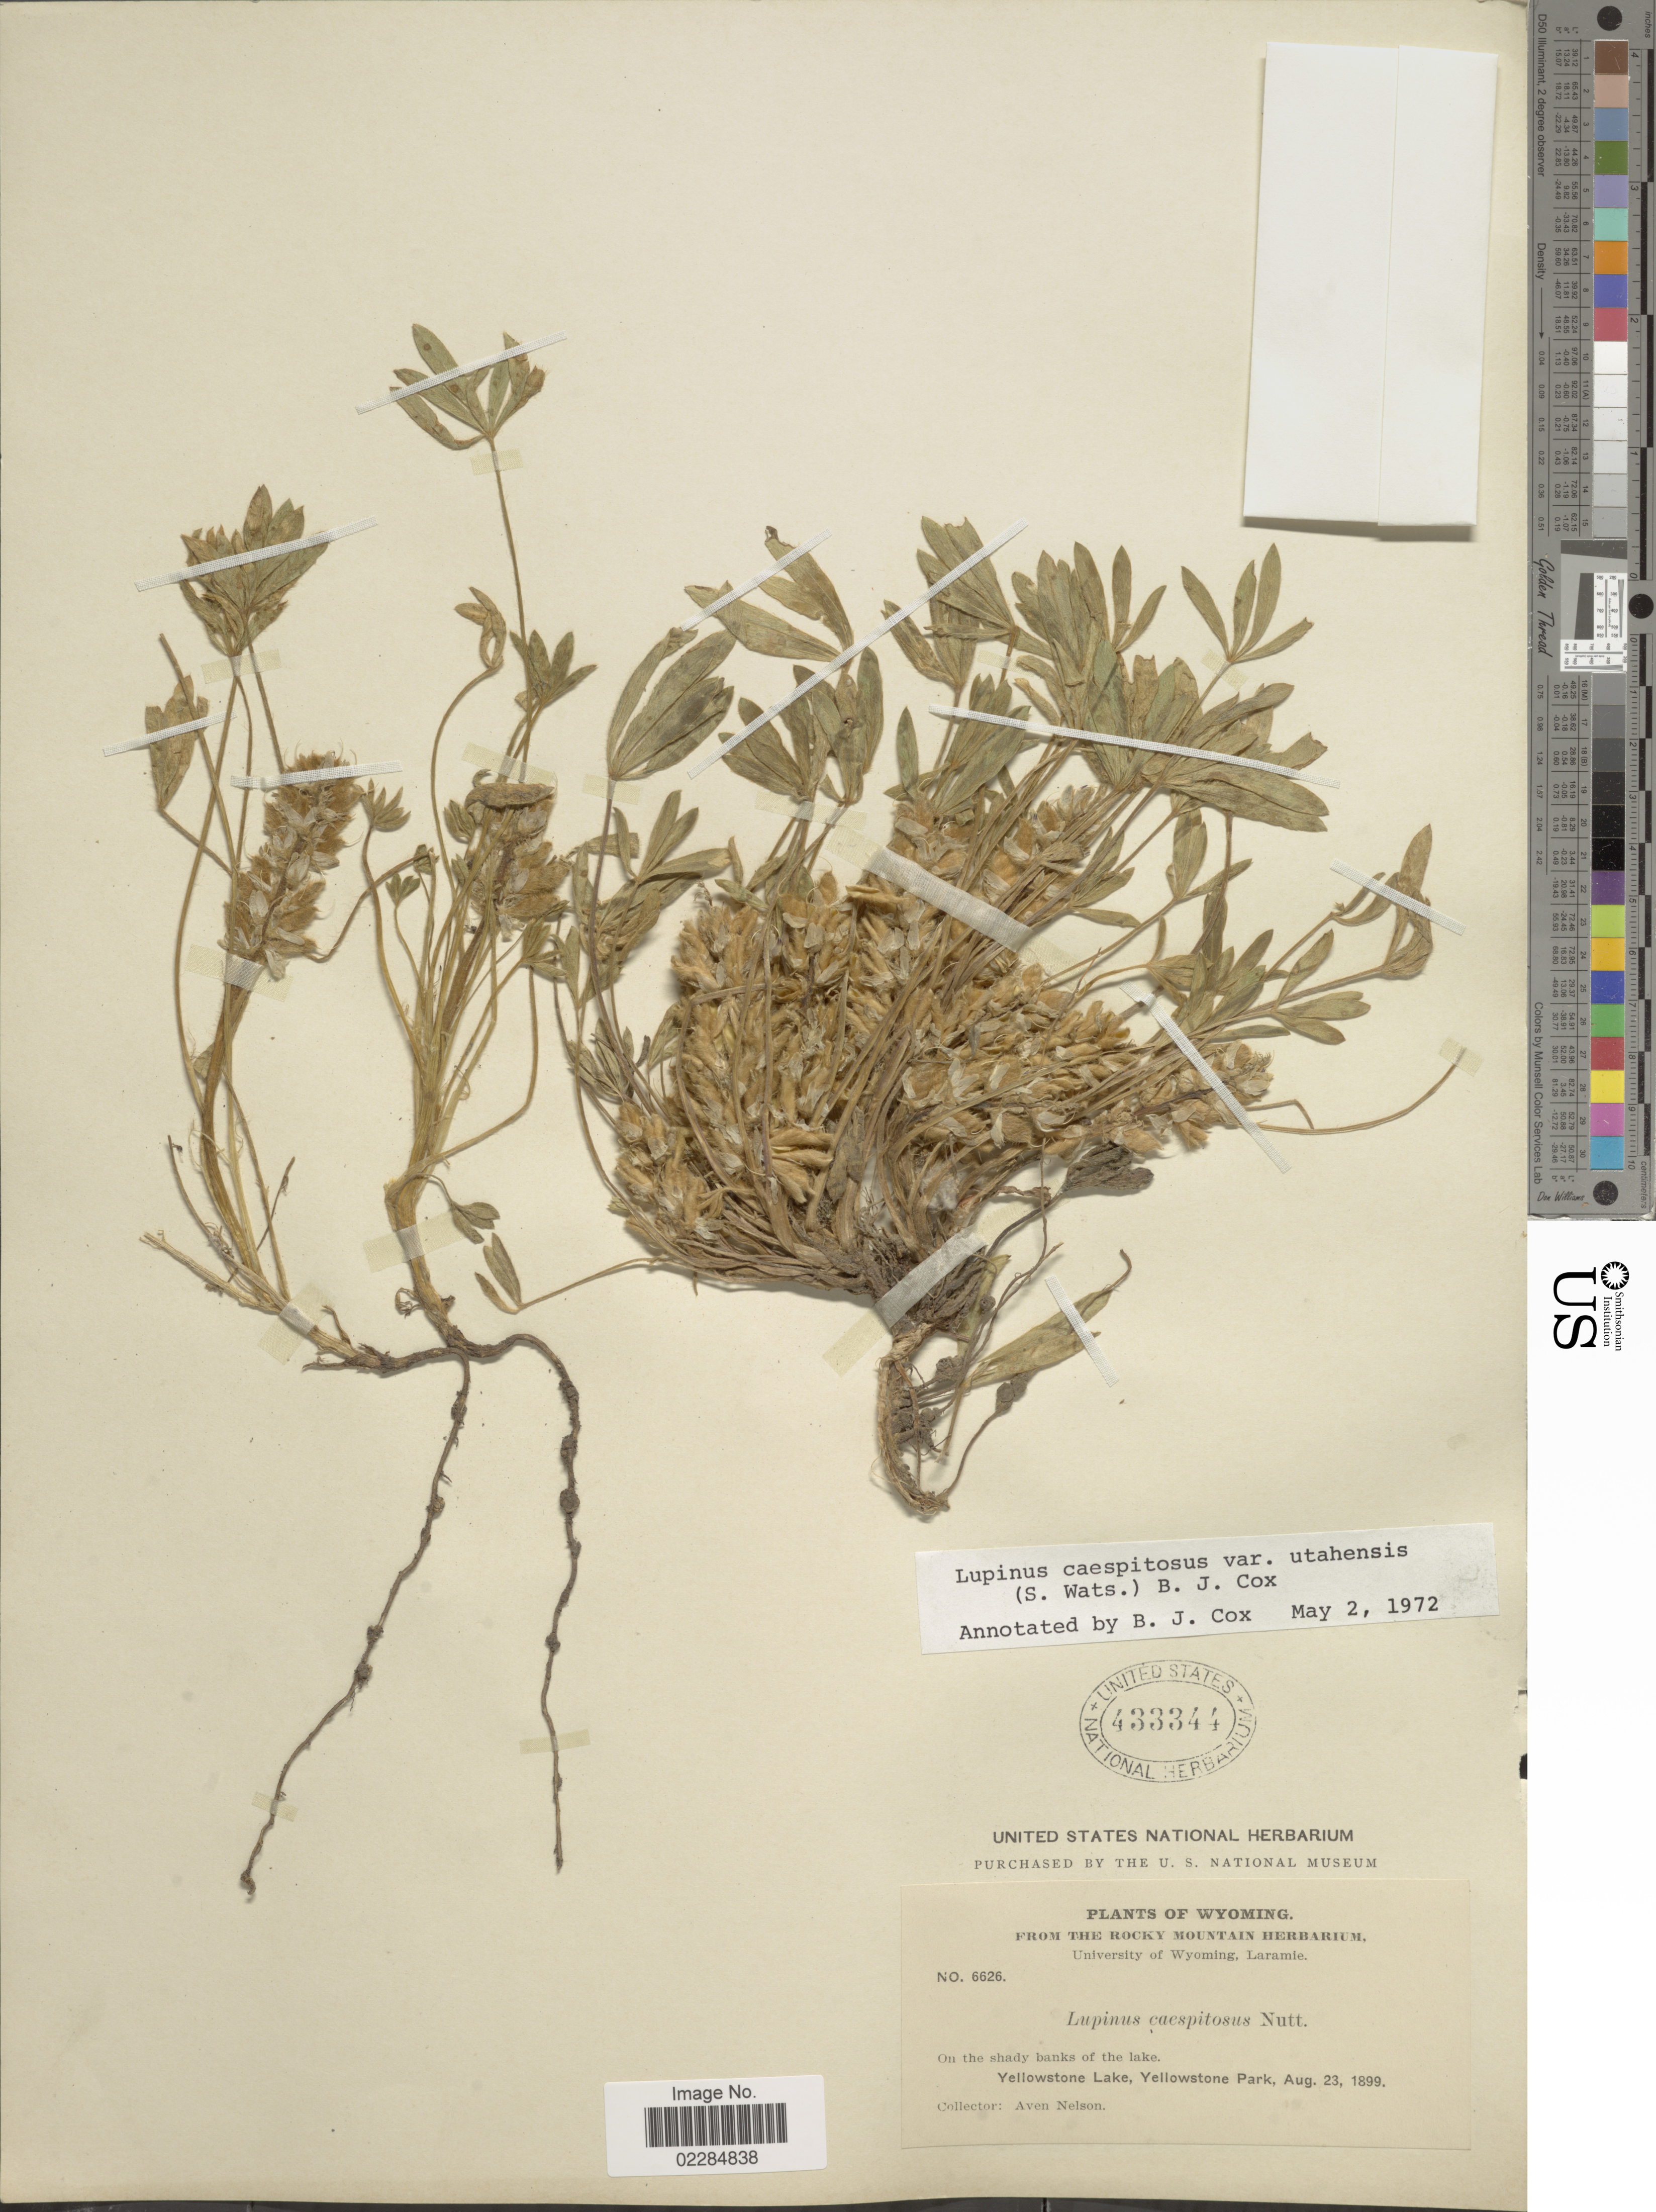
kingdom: Plantae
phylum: Tracheophyta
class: Magnoliopsida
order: Fabales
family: Fabaceae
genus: Lupinus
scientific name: Lupinus caespitosus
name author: Nutt.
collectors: A. Nelson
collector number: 6626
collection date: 1899-08-23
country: United States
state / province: Wyoming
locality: On the shady banks of the lake. Yellowstone Lake, Yellowstone Park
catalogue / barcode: US 433344